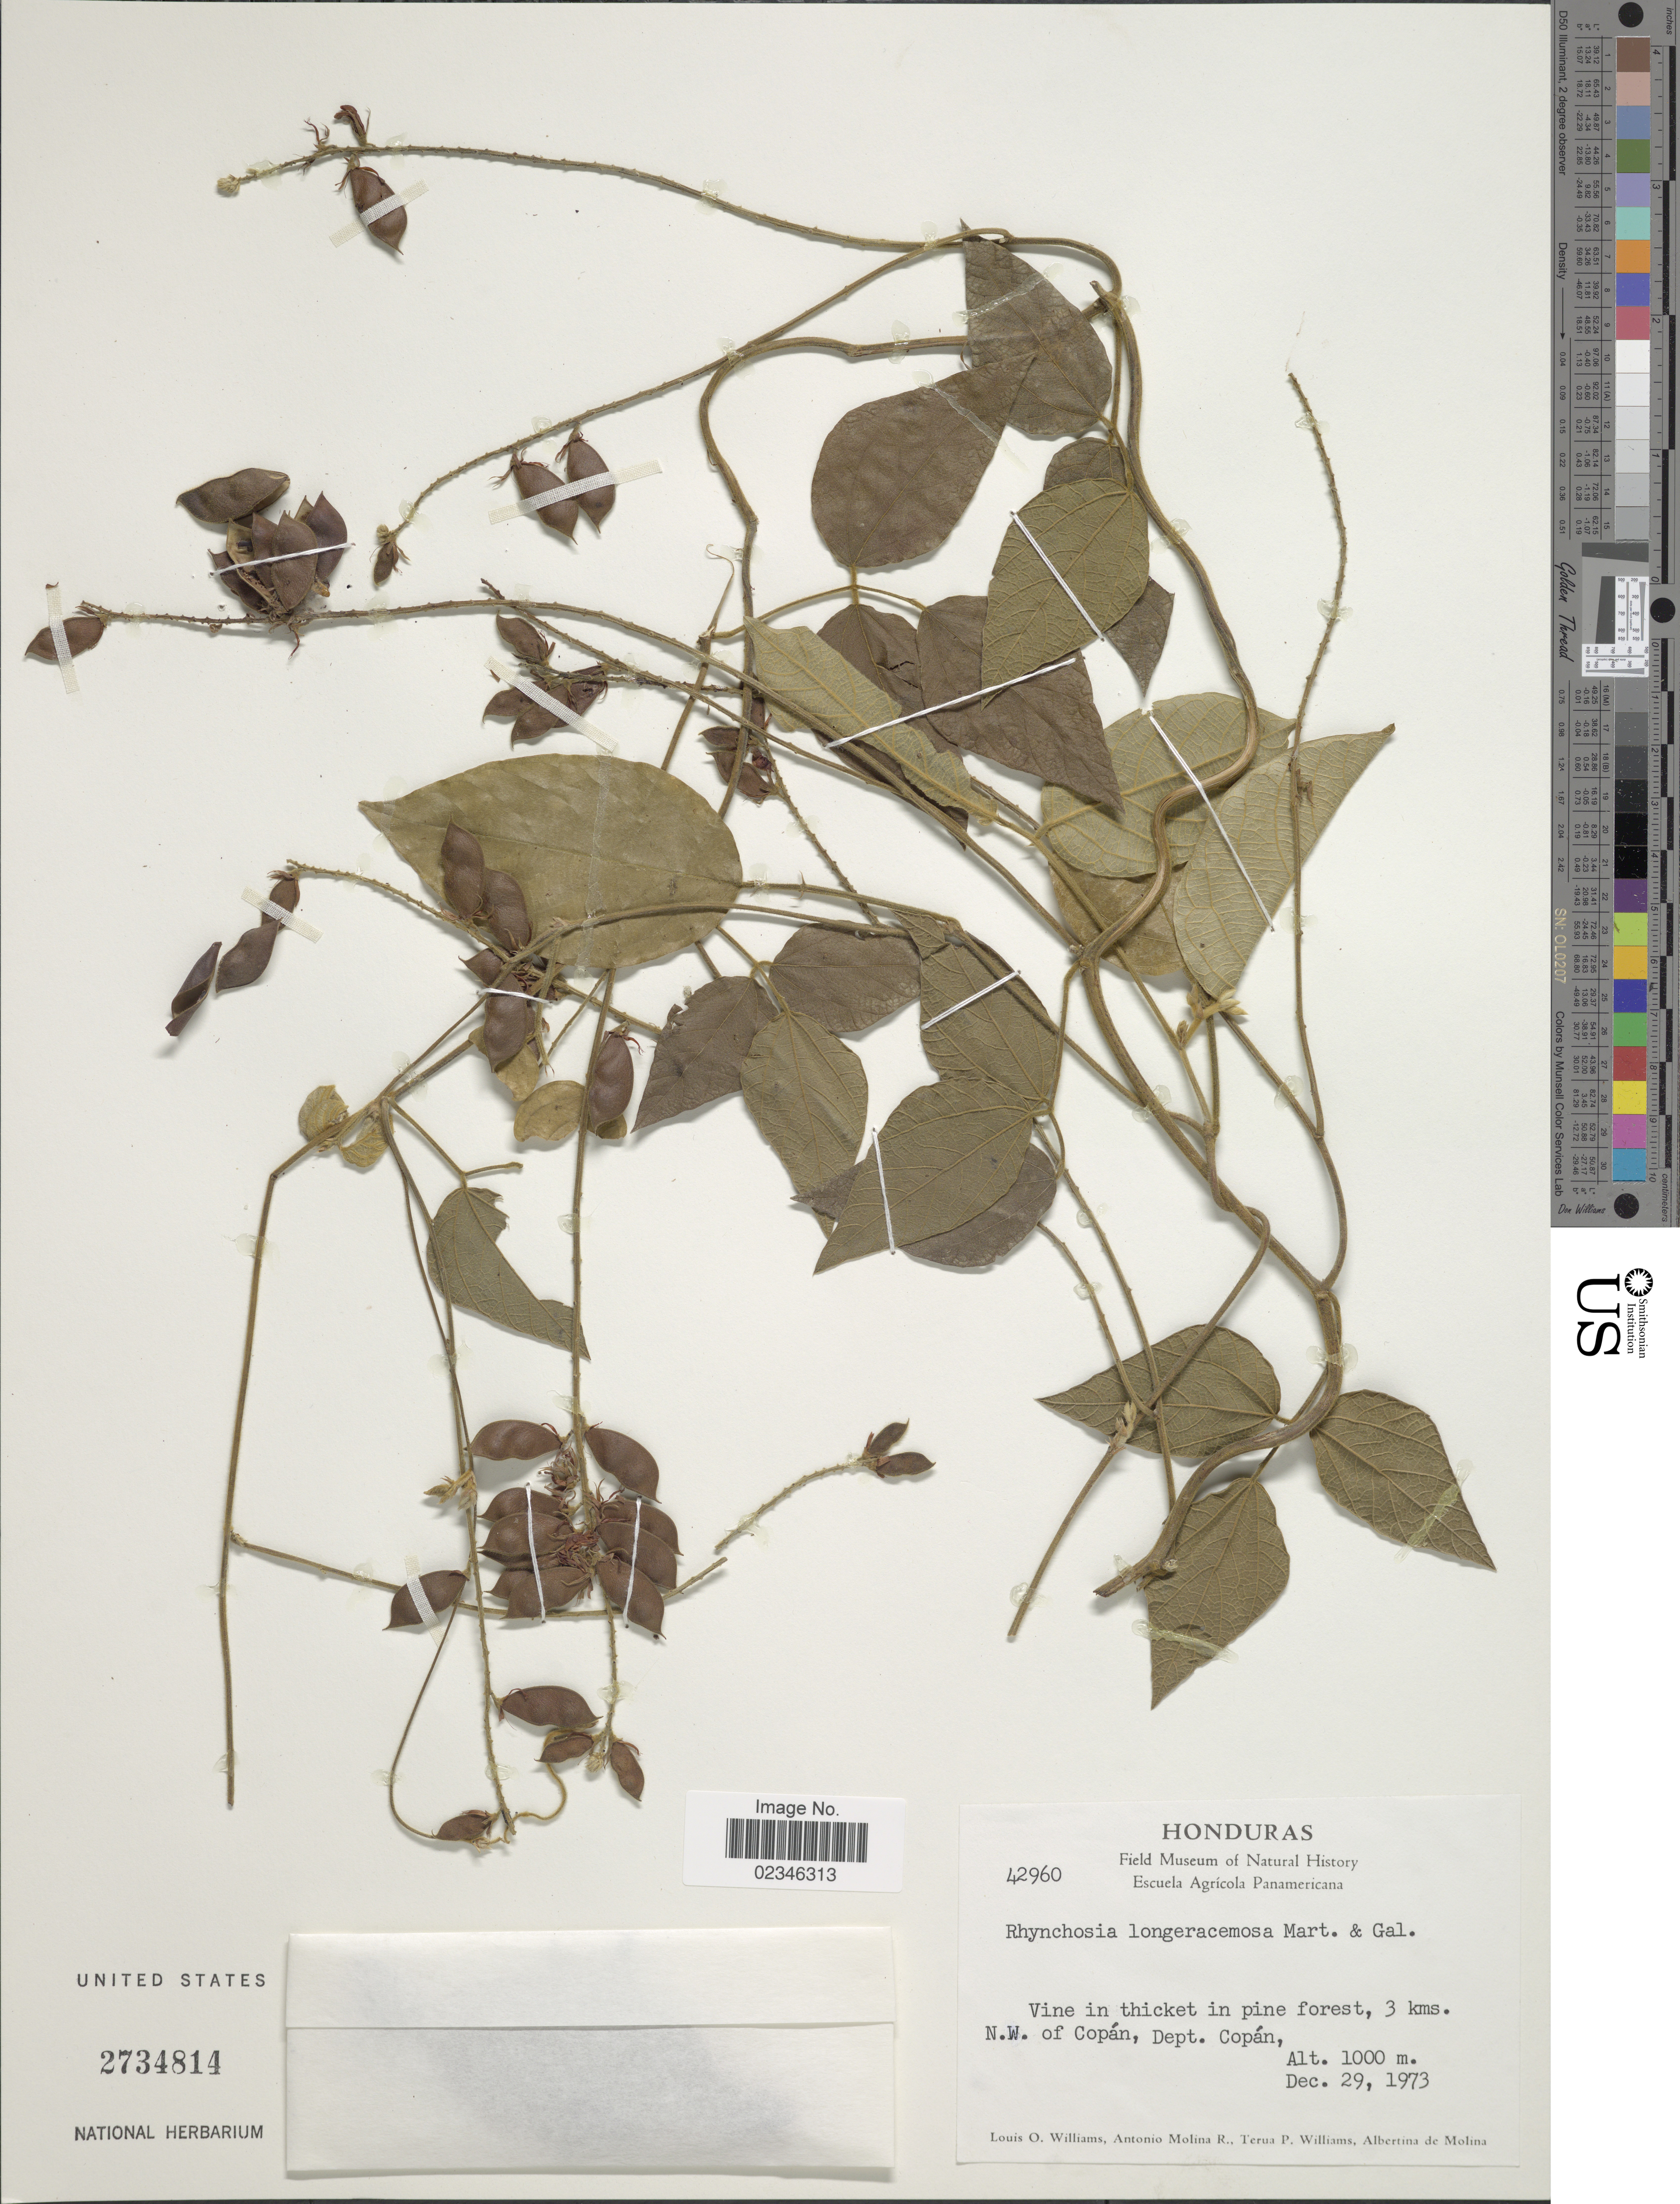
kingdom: Plantae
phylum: Tracheophyta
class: Magnoliopsida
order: Fabales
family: Fabaceae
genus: Rhynchosia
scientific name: Rhynchosia longeracemosa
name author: M. Martens & Galeotti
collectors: L. O. Williams, A. Molina R., T. P. Williams & A. R. Molina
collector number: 42960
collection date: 1973-12-29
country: Honduras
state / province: Copán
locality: Vine in thicket in pine forest, 3 kms. N.W. of Copán, Dept. Copán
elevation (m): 1000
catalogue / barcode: US 2734814